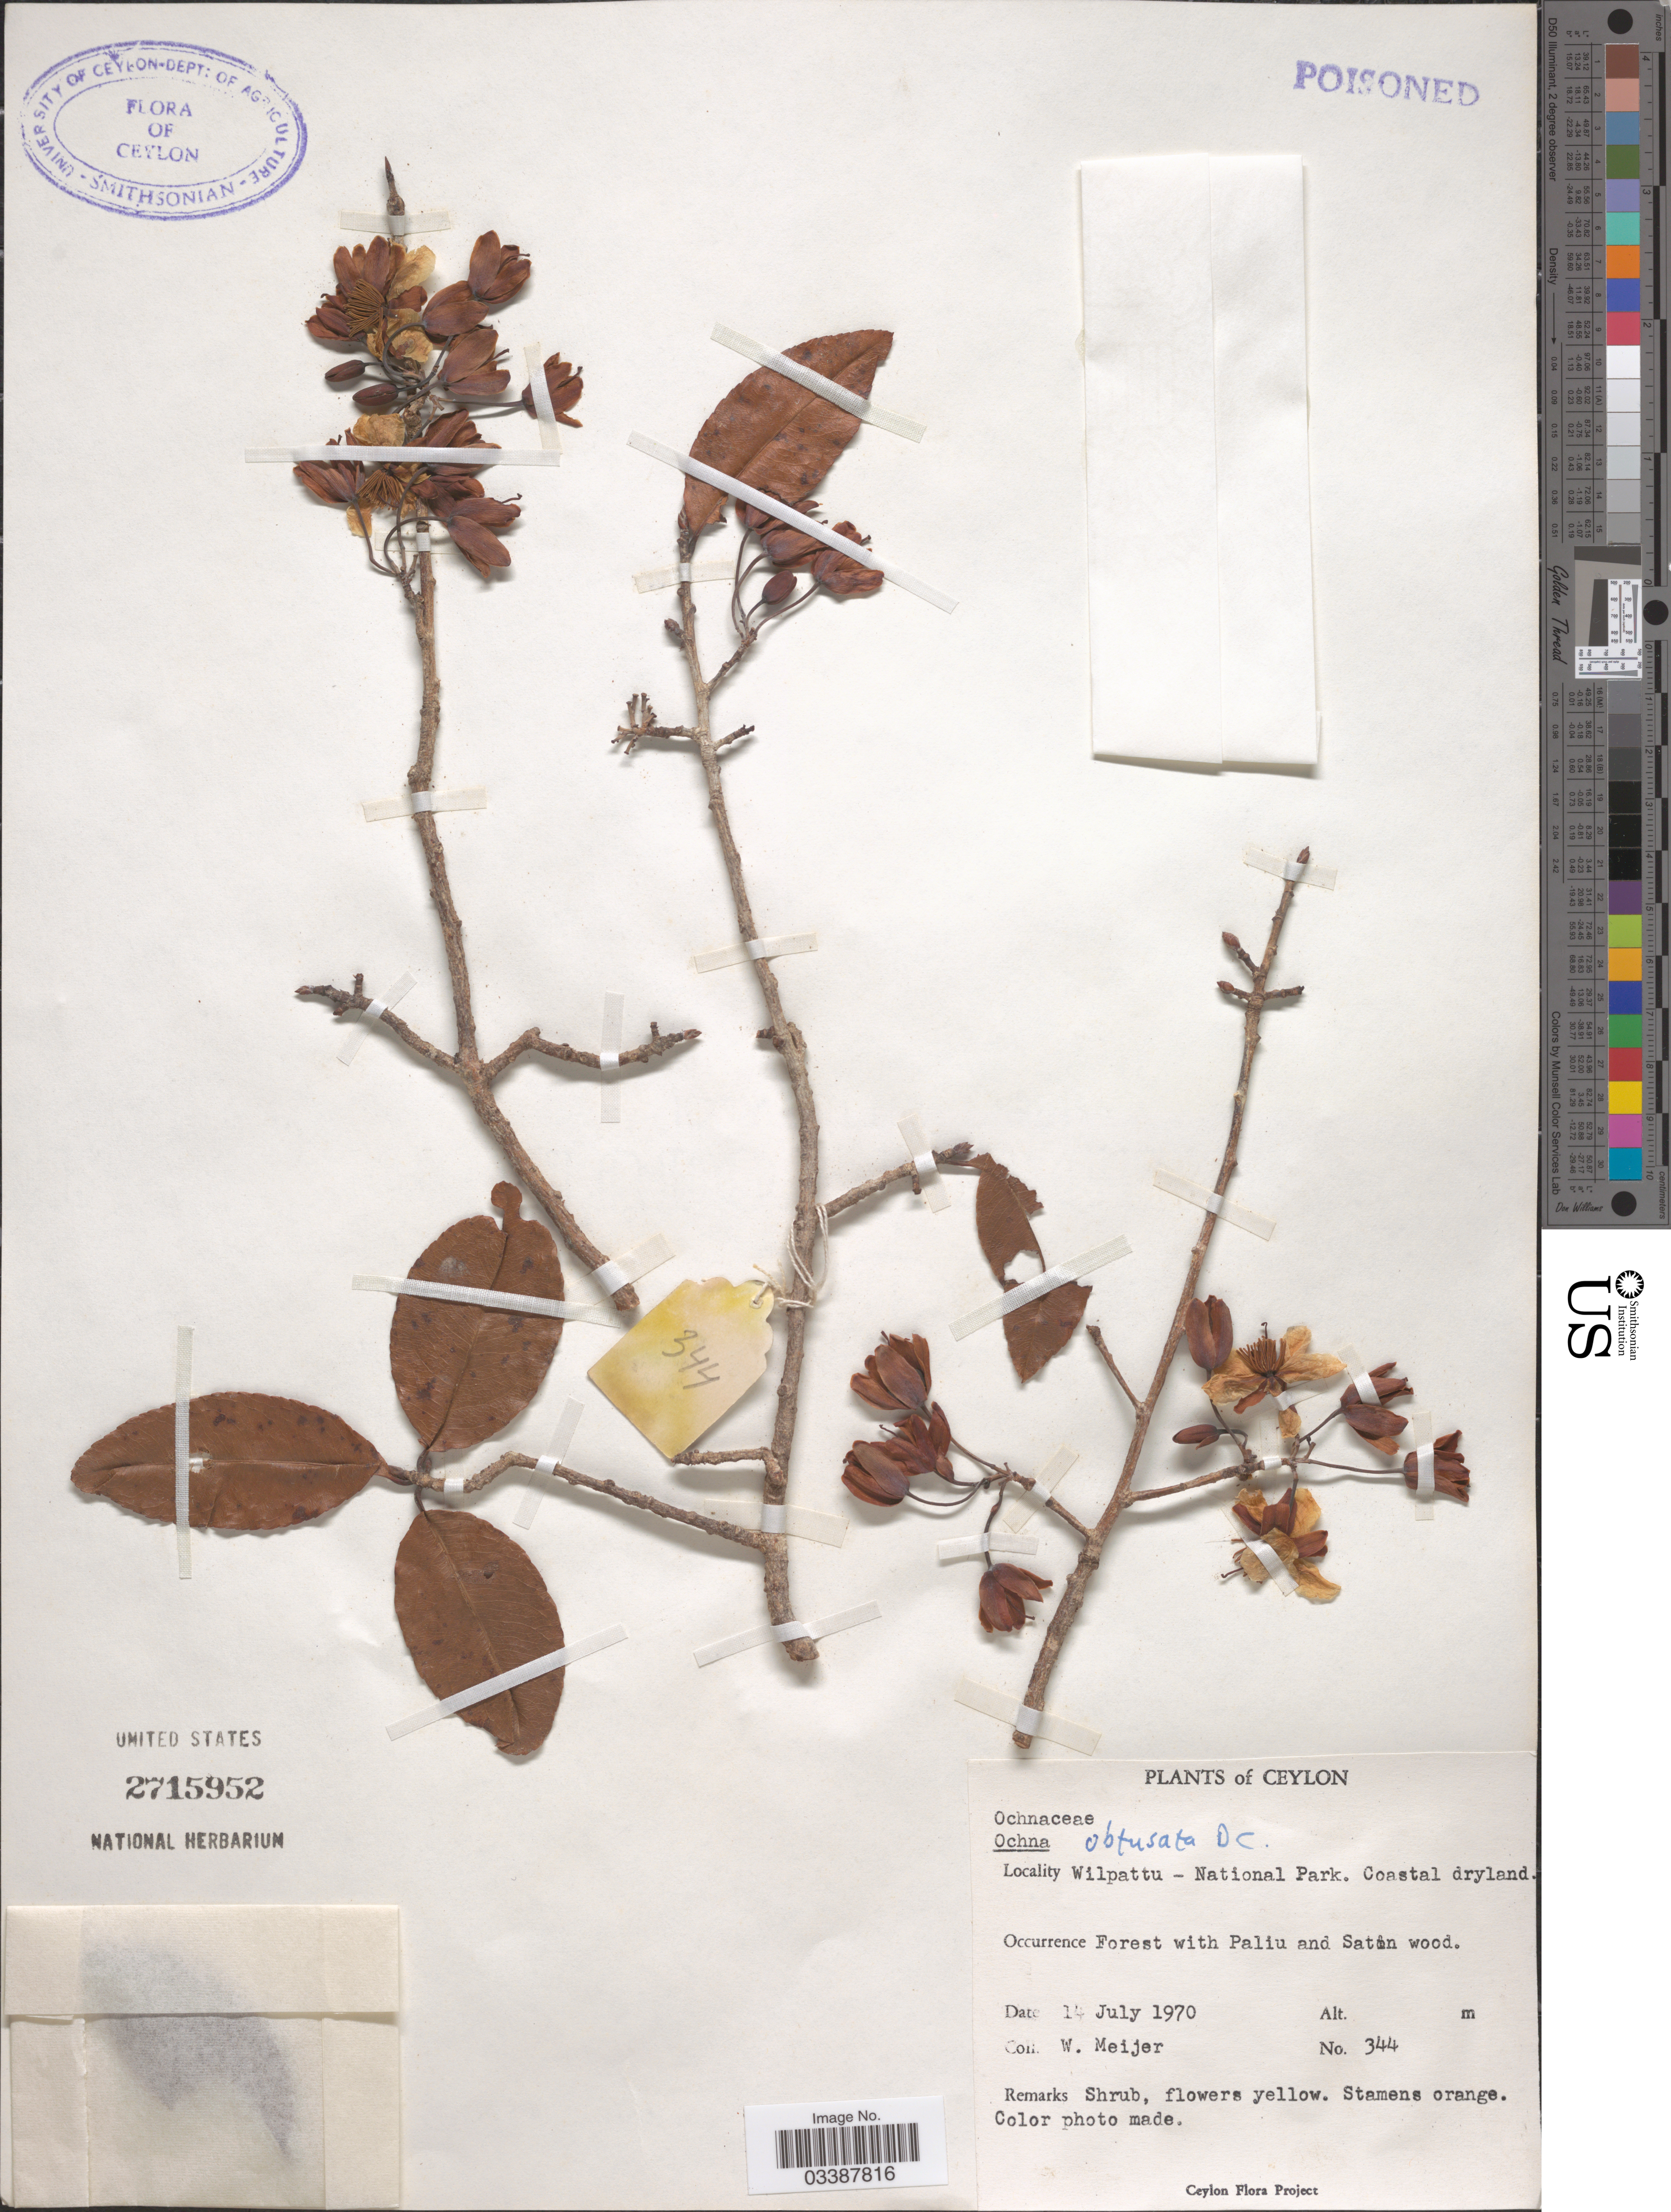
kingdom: Plantae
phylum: Tracheophyta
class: Magnoliopsida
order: Malpighiales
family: Ochnaceae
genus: Ochna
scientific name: Ochna obtusata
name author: DC.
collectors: W. Meijer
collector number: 344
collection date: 1970-07-14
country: Sri Lanka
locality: Ceylon. Wilpattu-National Park. Coastal dryland.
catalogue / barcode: US 2715952